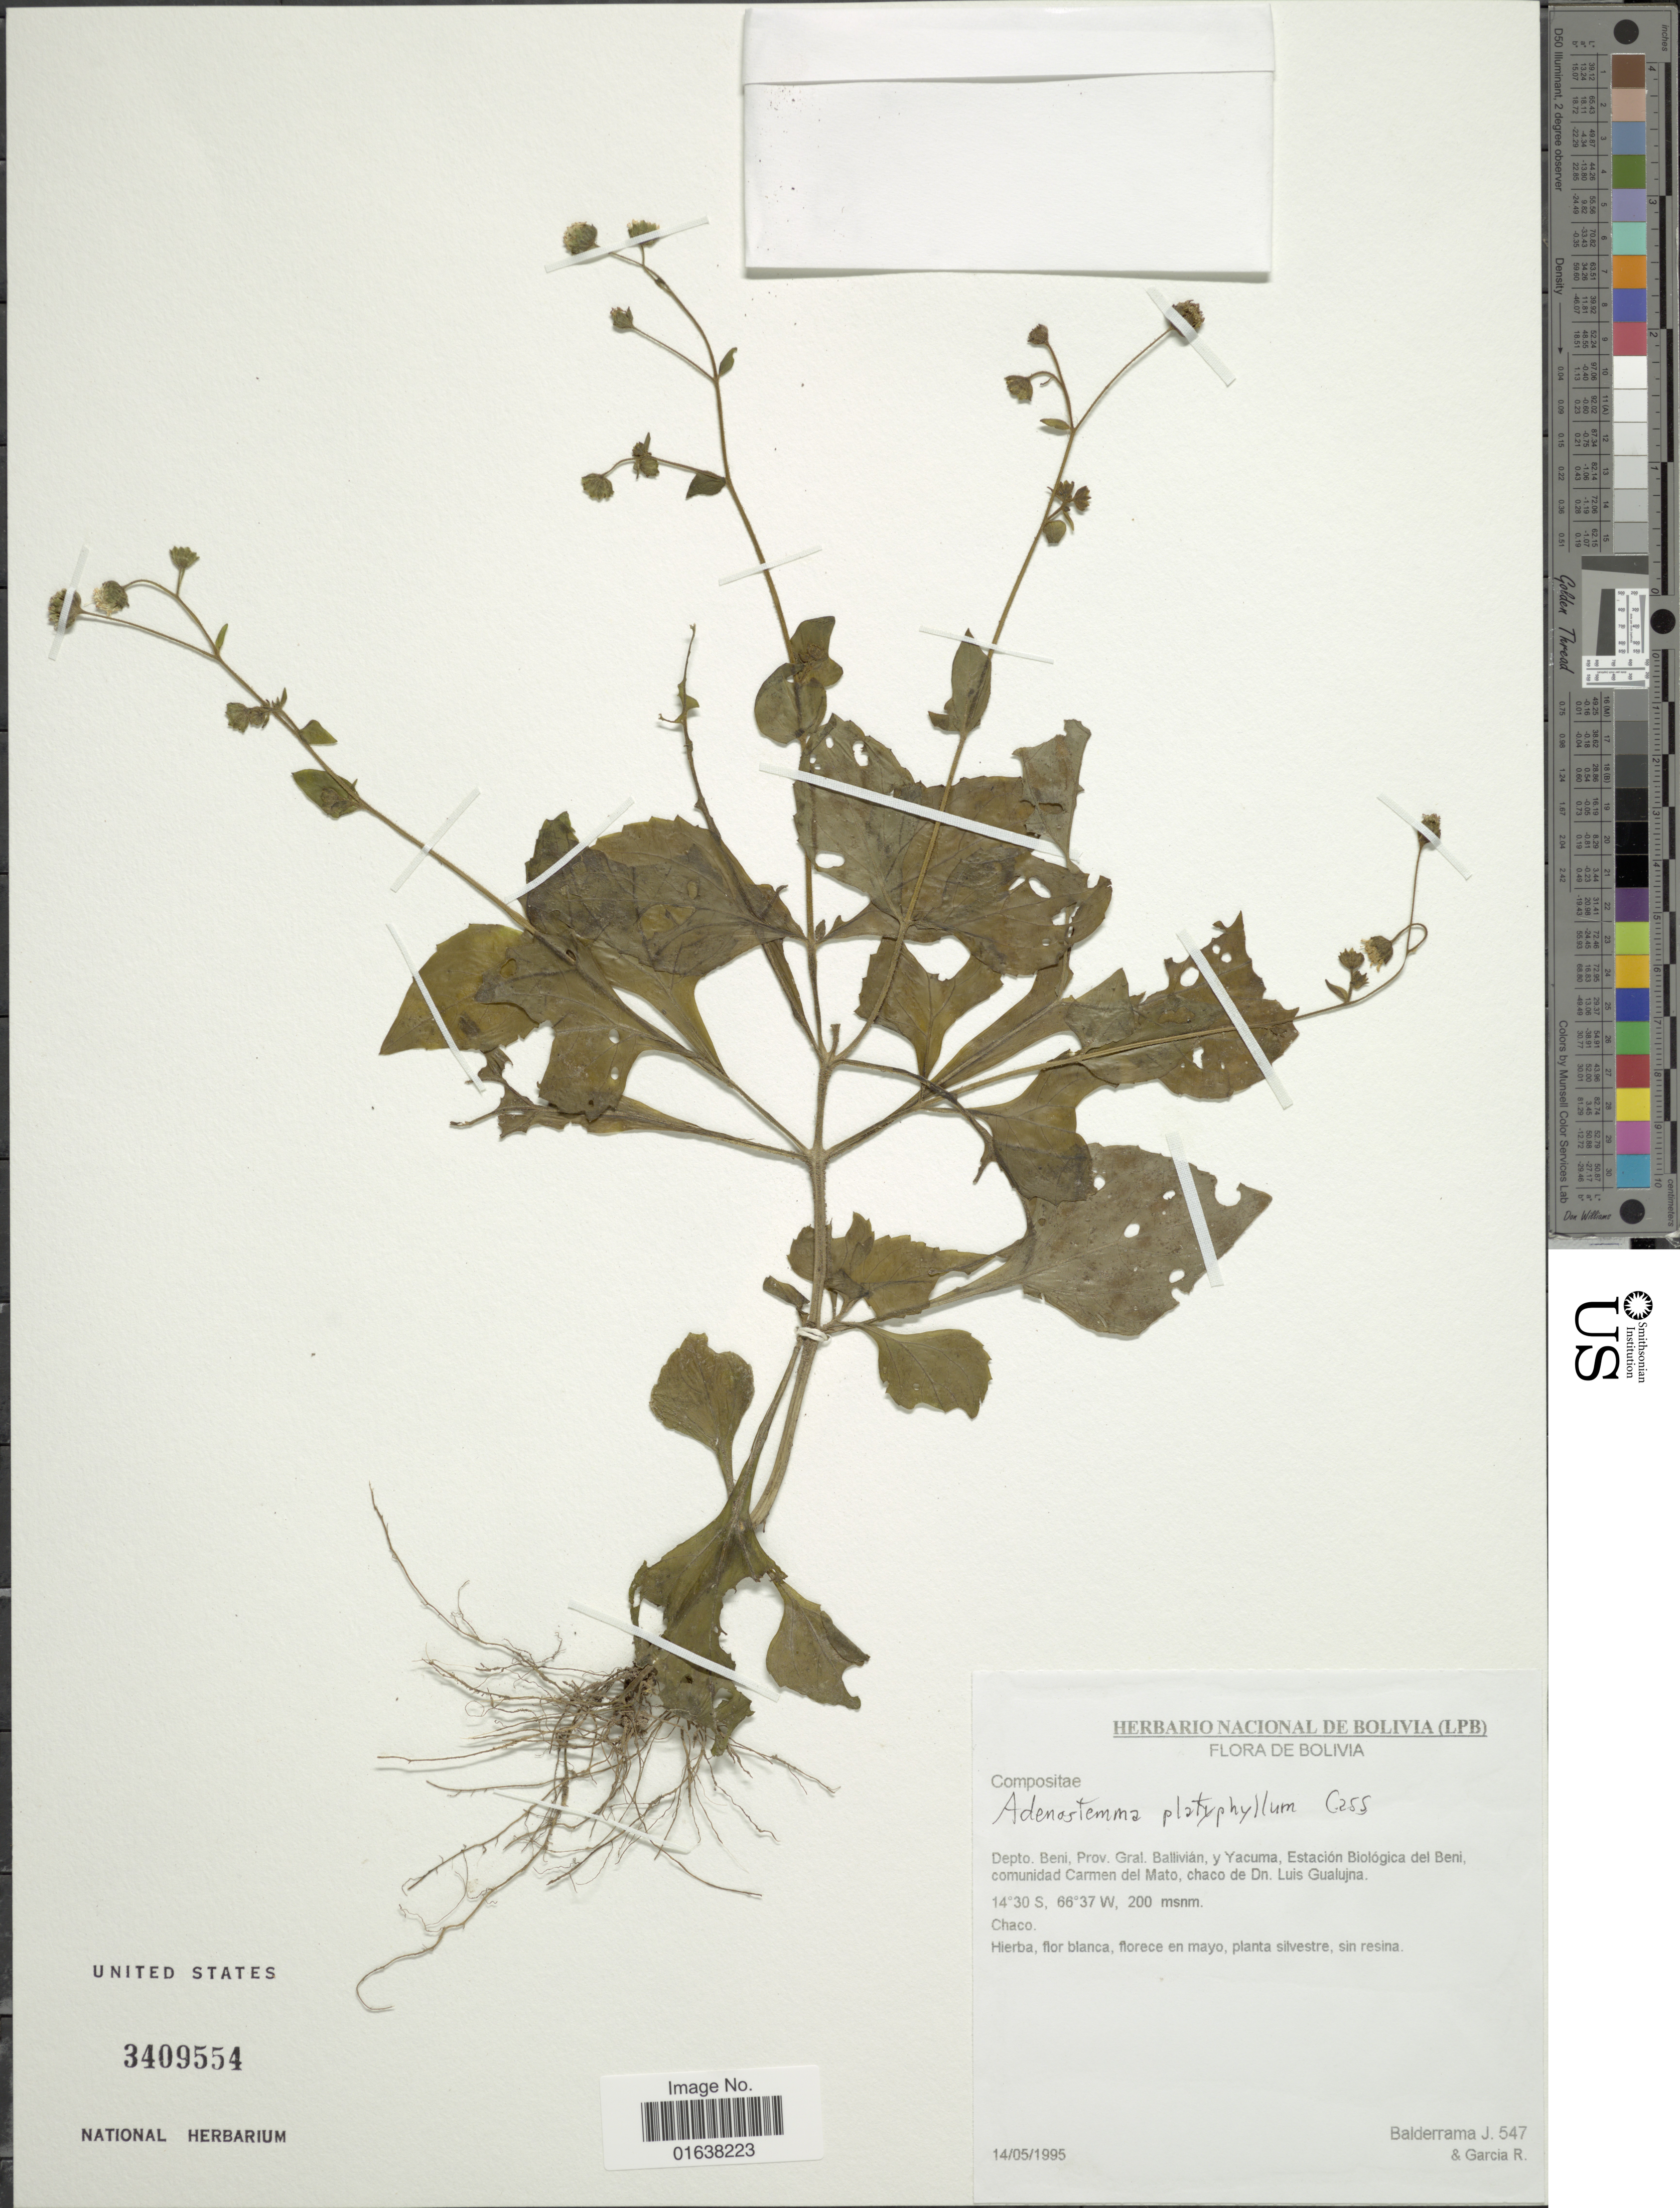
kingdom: Plantae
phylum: Tracheophyta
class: Magnoliopsida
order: Asterales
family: Asteraceae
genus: Adenostemma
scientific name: Adenostemma platyphyllum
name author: Cass.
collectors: J. Balderrama & R. Garcia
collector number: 547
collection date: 1995-05-14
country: Bolivia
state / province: Beni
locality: Gral. Ballivan y Yacuma, estacion Biologica del Beni comunidad Carmen del Mato, chaco de Dn. Luis Gualujna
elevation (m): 200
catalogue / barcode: US 3409554